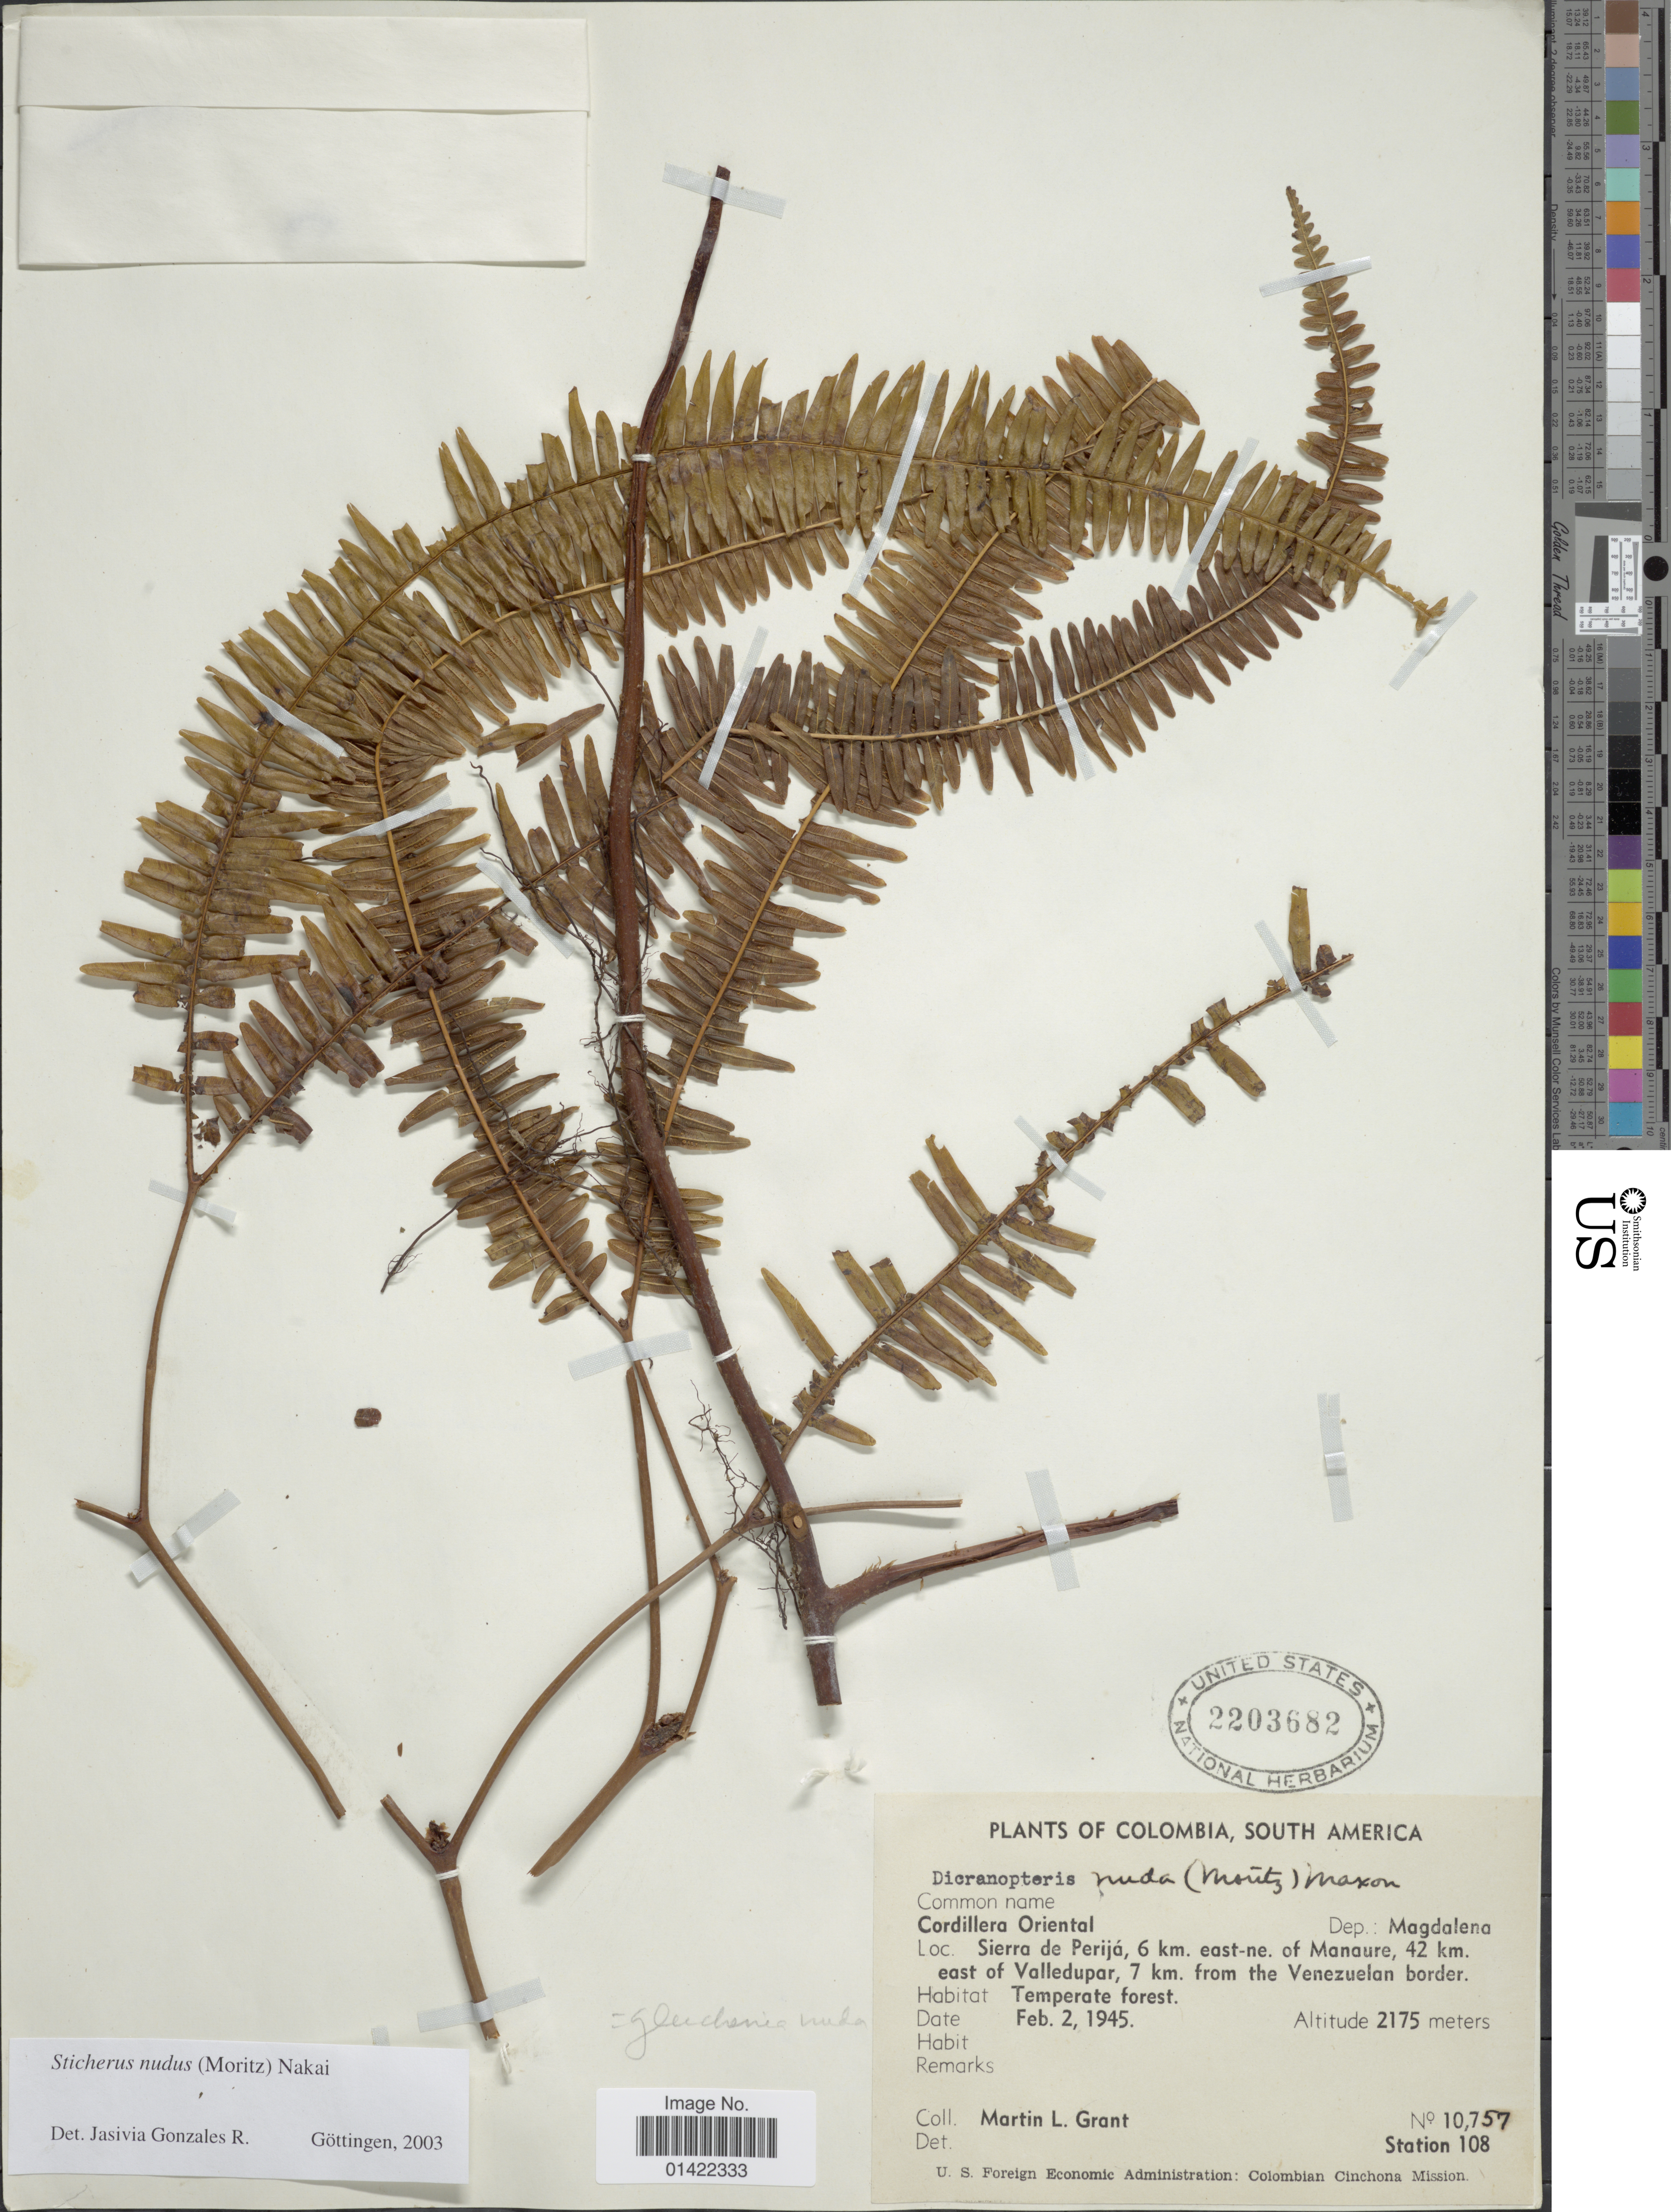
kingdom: Plantae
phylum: Tracheophyta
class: Polypodiopsida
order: Gleicheniales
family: Gleicheniaceae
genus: Sticherus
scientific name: Sticherus nudus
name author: (Moritz ex Reichardt) Nakai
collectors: M. L. Grant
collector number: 10757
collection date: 1945-02-02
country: Colombia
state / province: Magdalena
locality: Cordillera Oriental, Sierra de Perijá, 6 km. east-ne. of Manaure, 42 km. east of Valledupar, 7 km. from the Venezuelan border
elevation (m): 2175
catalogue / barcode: US 2203682